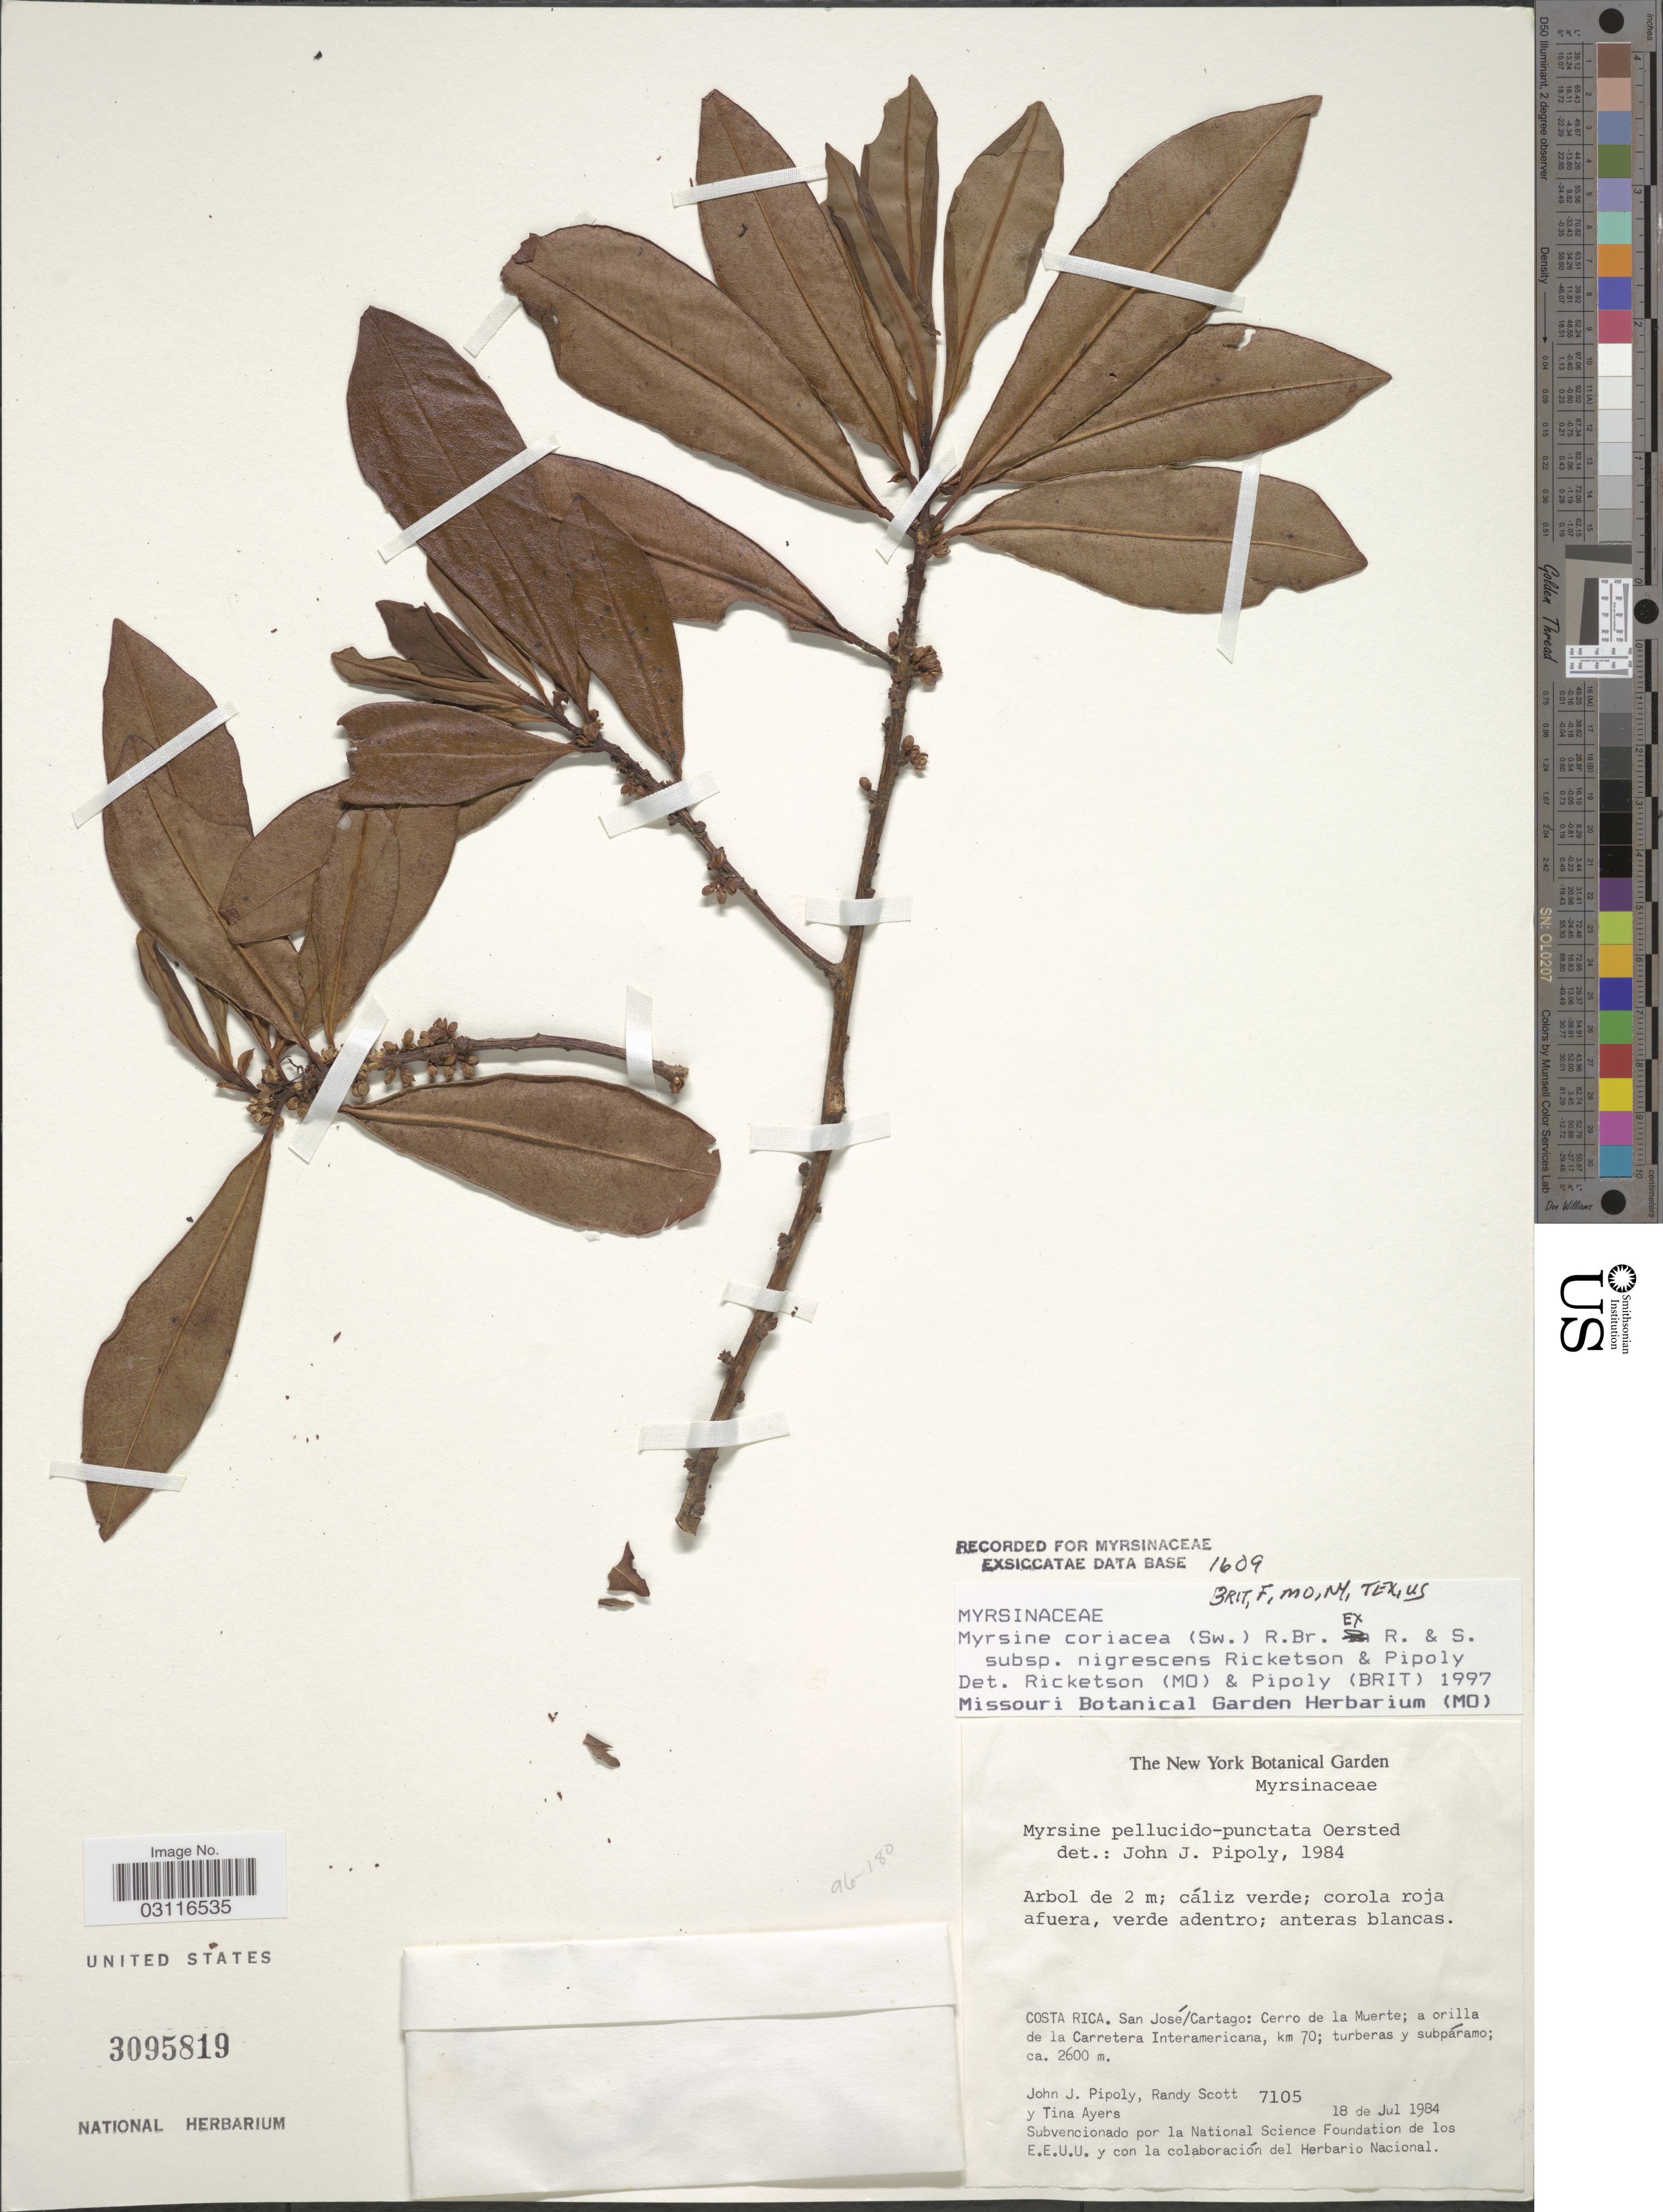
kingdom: Plantae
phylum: Tracheophyta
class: Magnoliopsida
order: Ericales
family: Primulaceae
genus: Myrsine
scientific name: Myrsine coriacea subsp. nigrescens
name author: (Lundell) Ricketson & Pipoly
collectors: J. J. Pipoly, R. Scott & T. J. Ayers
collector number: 7105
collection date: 1984-07-18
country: Costa Rica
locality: San José/ Cartago: Cerro de la Muerte; a orilla de la Carretera Interamericana, km 70.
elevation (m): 2600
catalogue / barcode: US 3095819